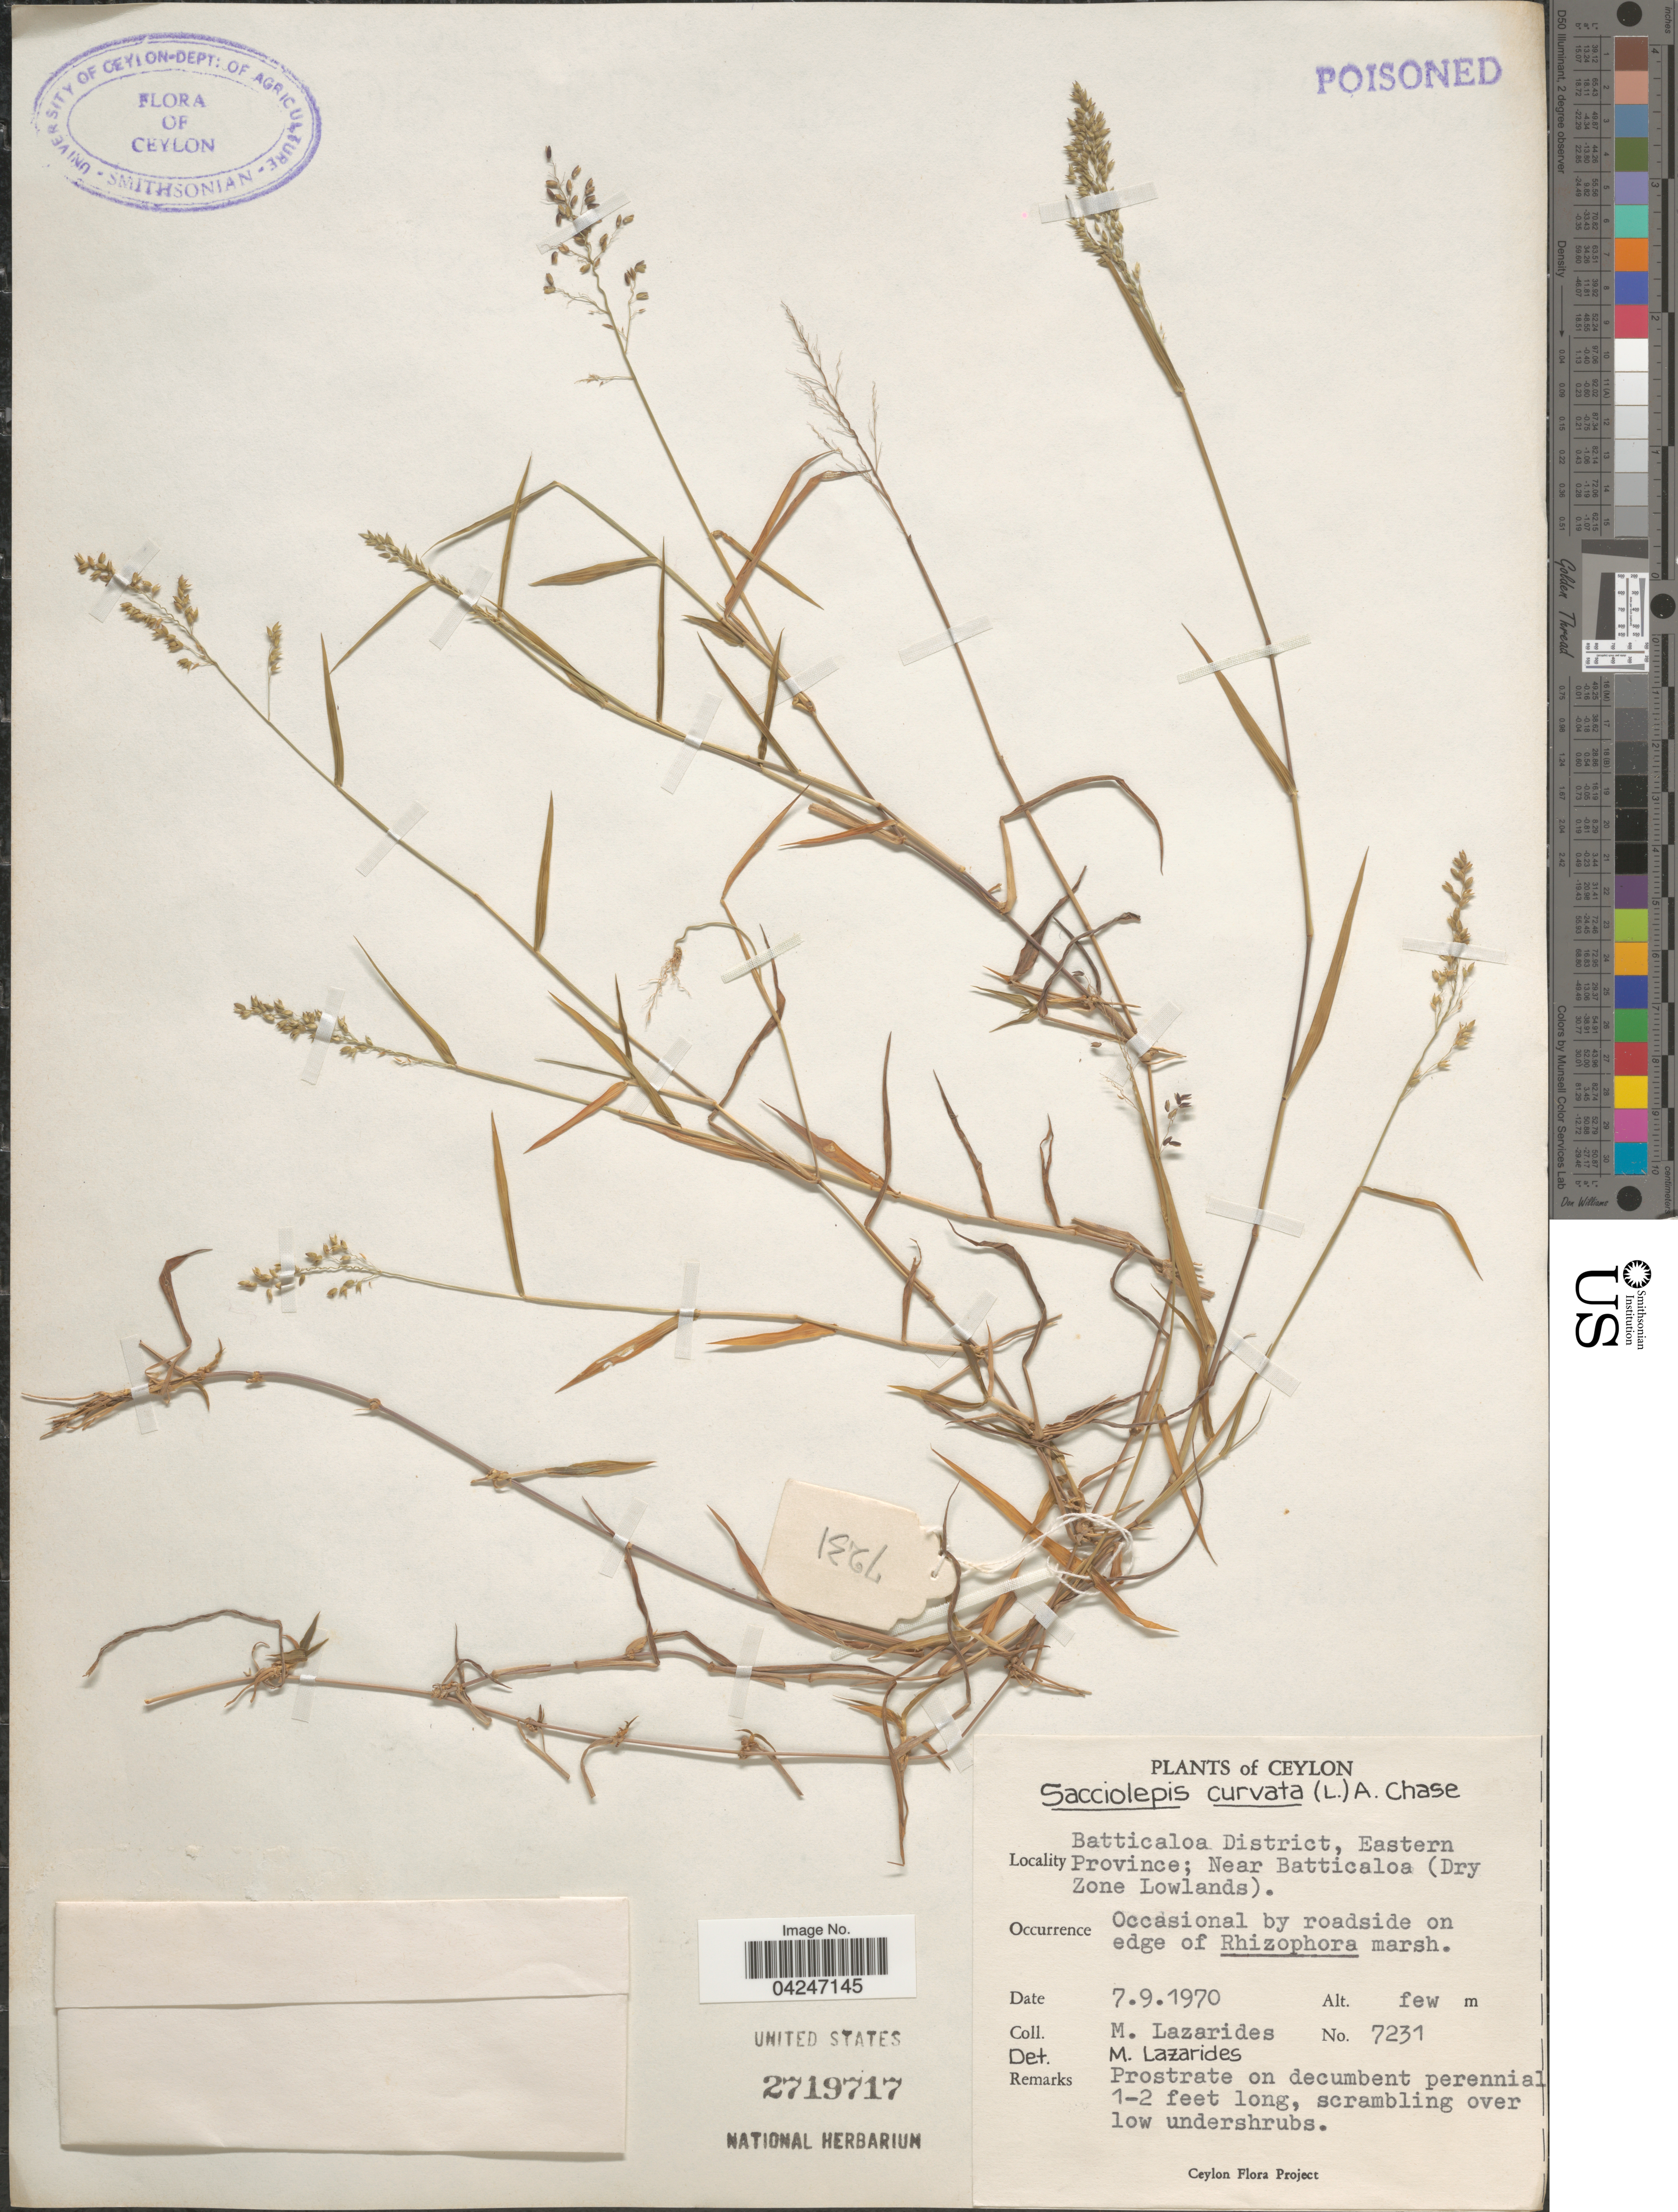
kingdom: Plantae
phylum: Tracheophyta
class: Liliopsida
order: Poales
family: Poaceae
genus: Sacciolepis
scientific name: Sacciolepis curvata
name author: (L.) Chase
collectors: M. Lazarides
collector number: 7231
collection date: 1970-09-07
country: Sri Lanka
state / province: Eastern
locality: Ceylon. Batticaloa District; Near Batticaloa (Dry Zone Lowlands). Occasional by roadside on edge.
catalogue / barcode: US 2719717